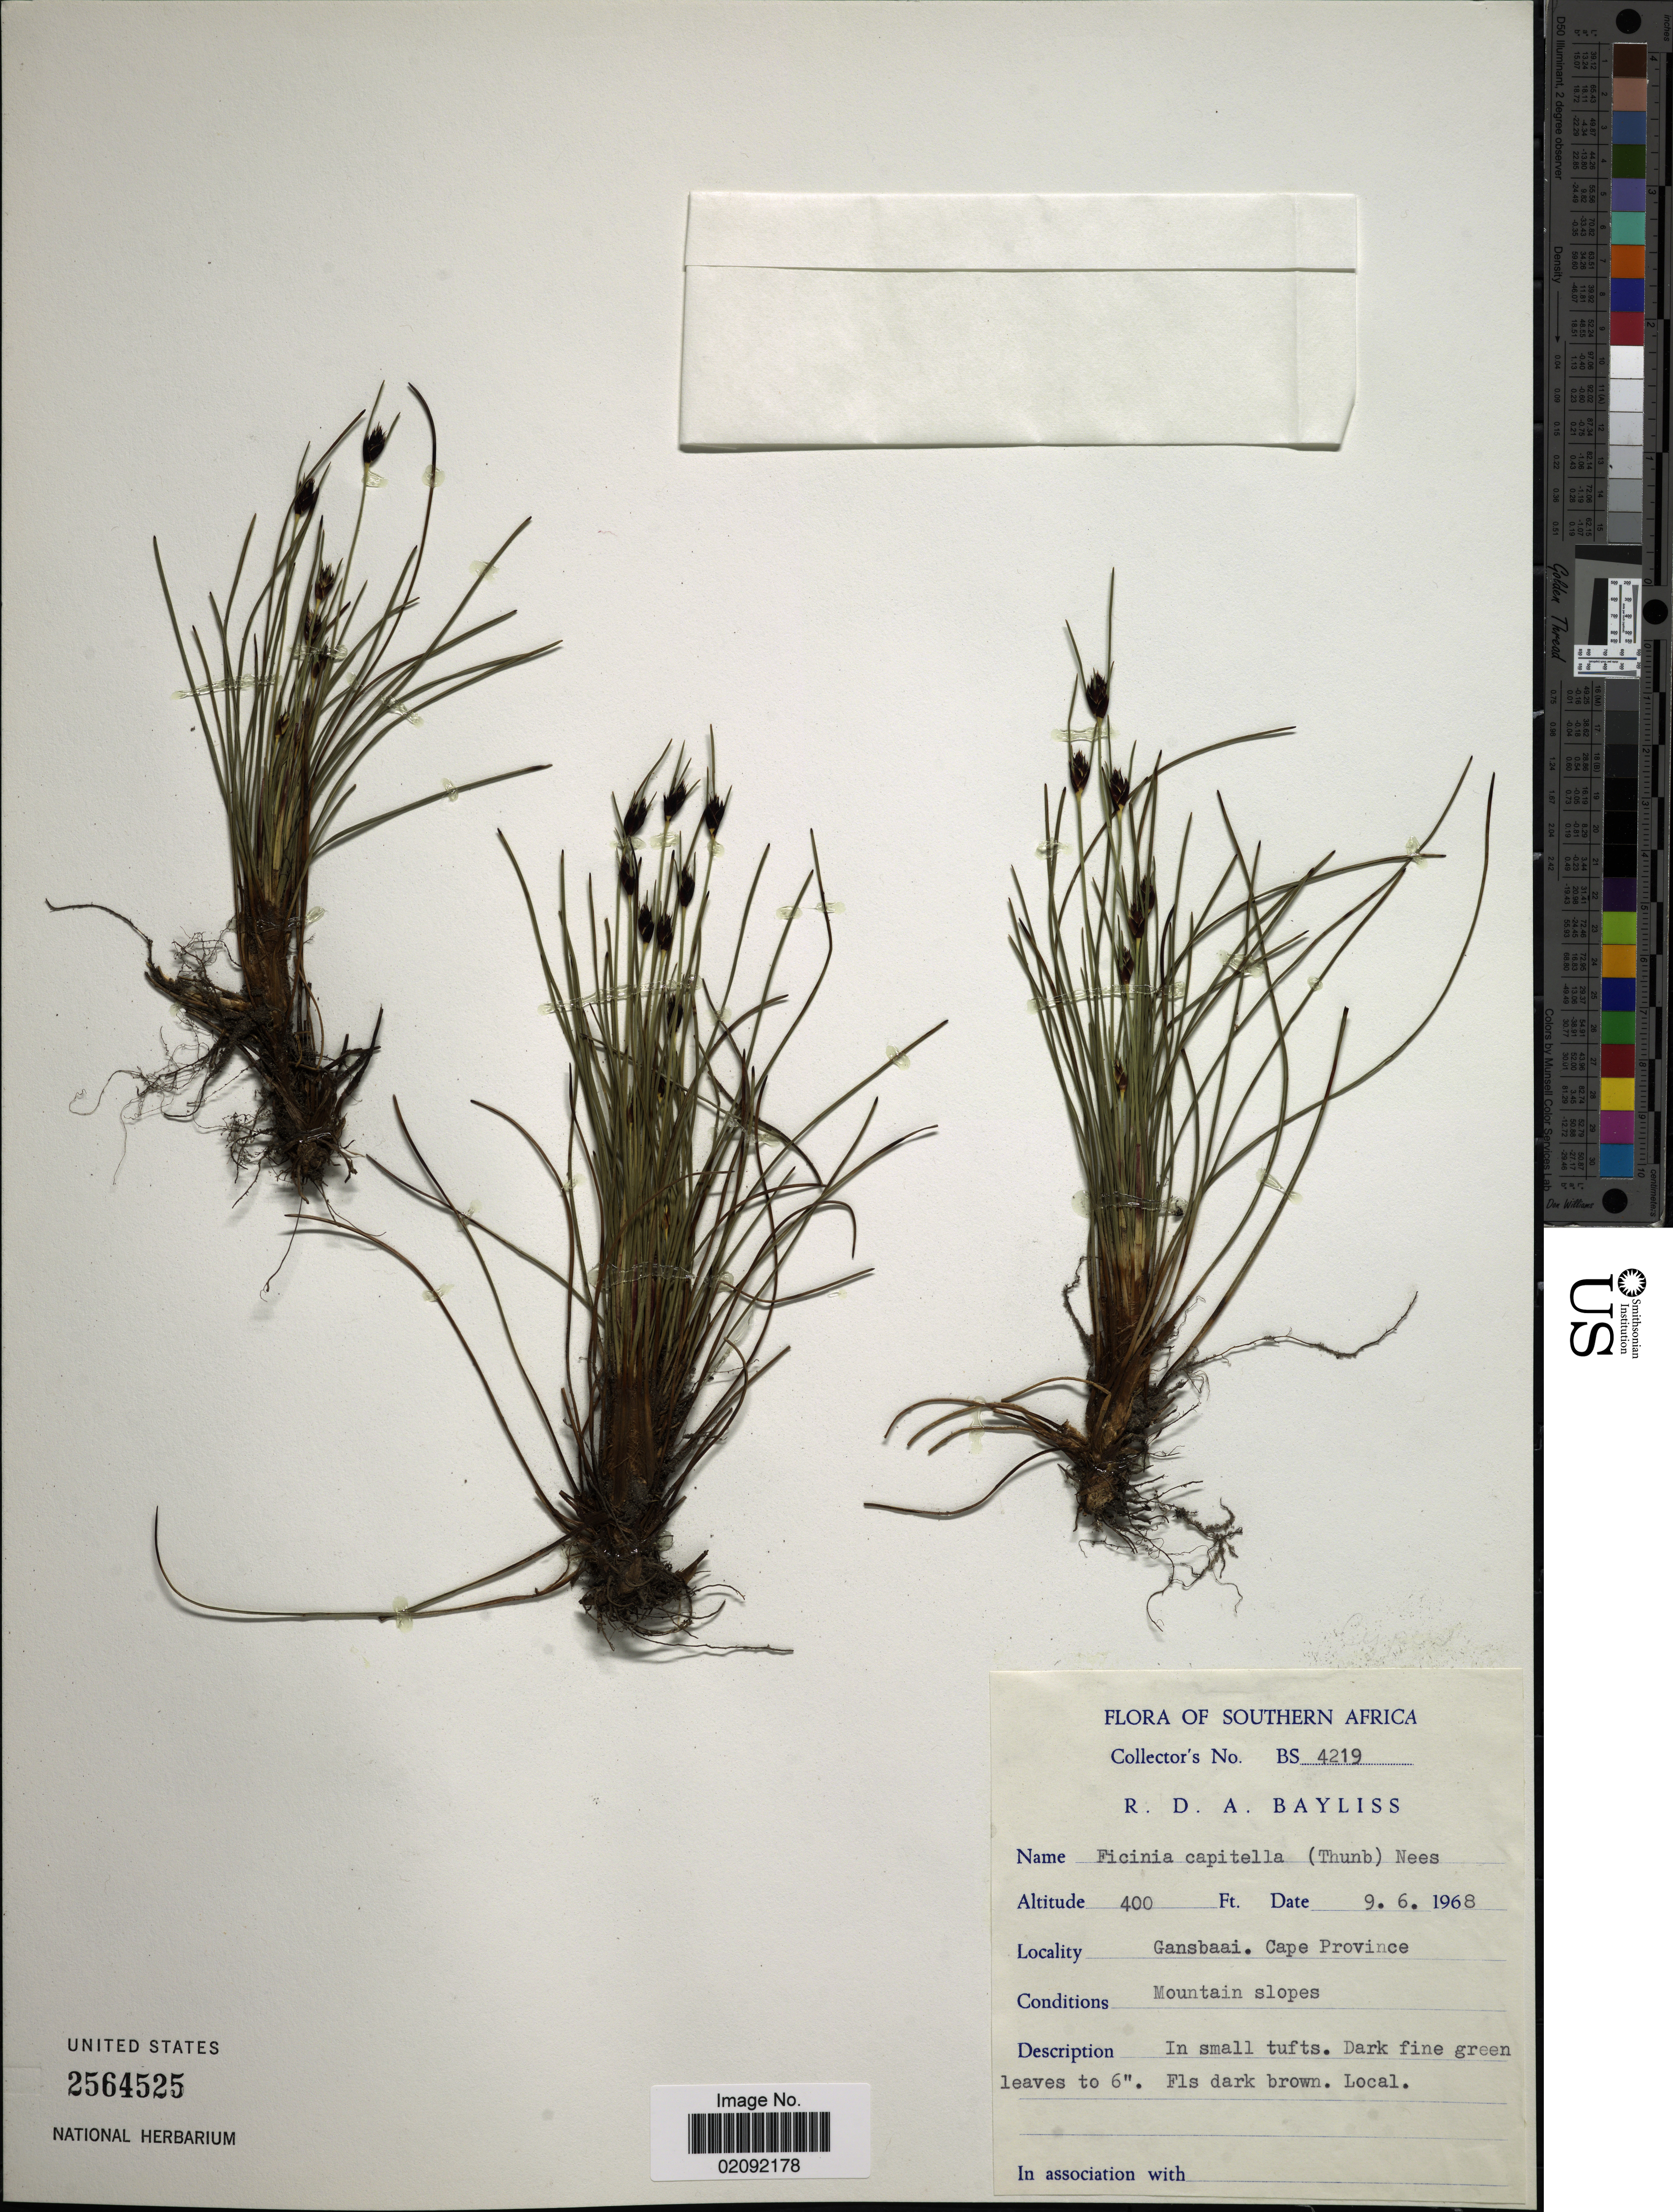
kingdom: Plantae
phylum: Tracheophyta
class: Liliopsida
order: Poales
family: Cyperaceae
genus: Ficinia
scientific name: Ficinia capitella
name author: (Thunb.) Nees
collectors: R. Bayliss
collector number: BS 4219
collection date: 1968-06-09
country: South Africa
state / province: Western Cape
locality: Gansbaai, mountain slopes.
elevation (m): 122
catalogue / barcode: US 2564525